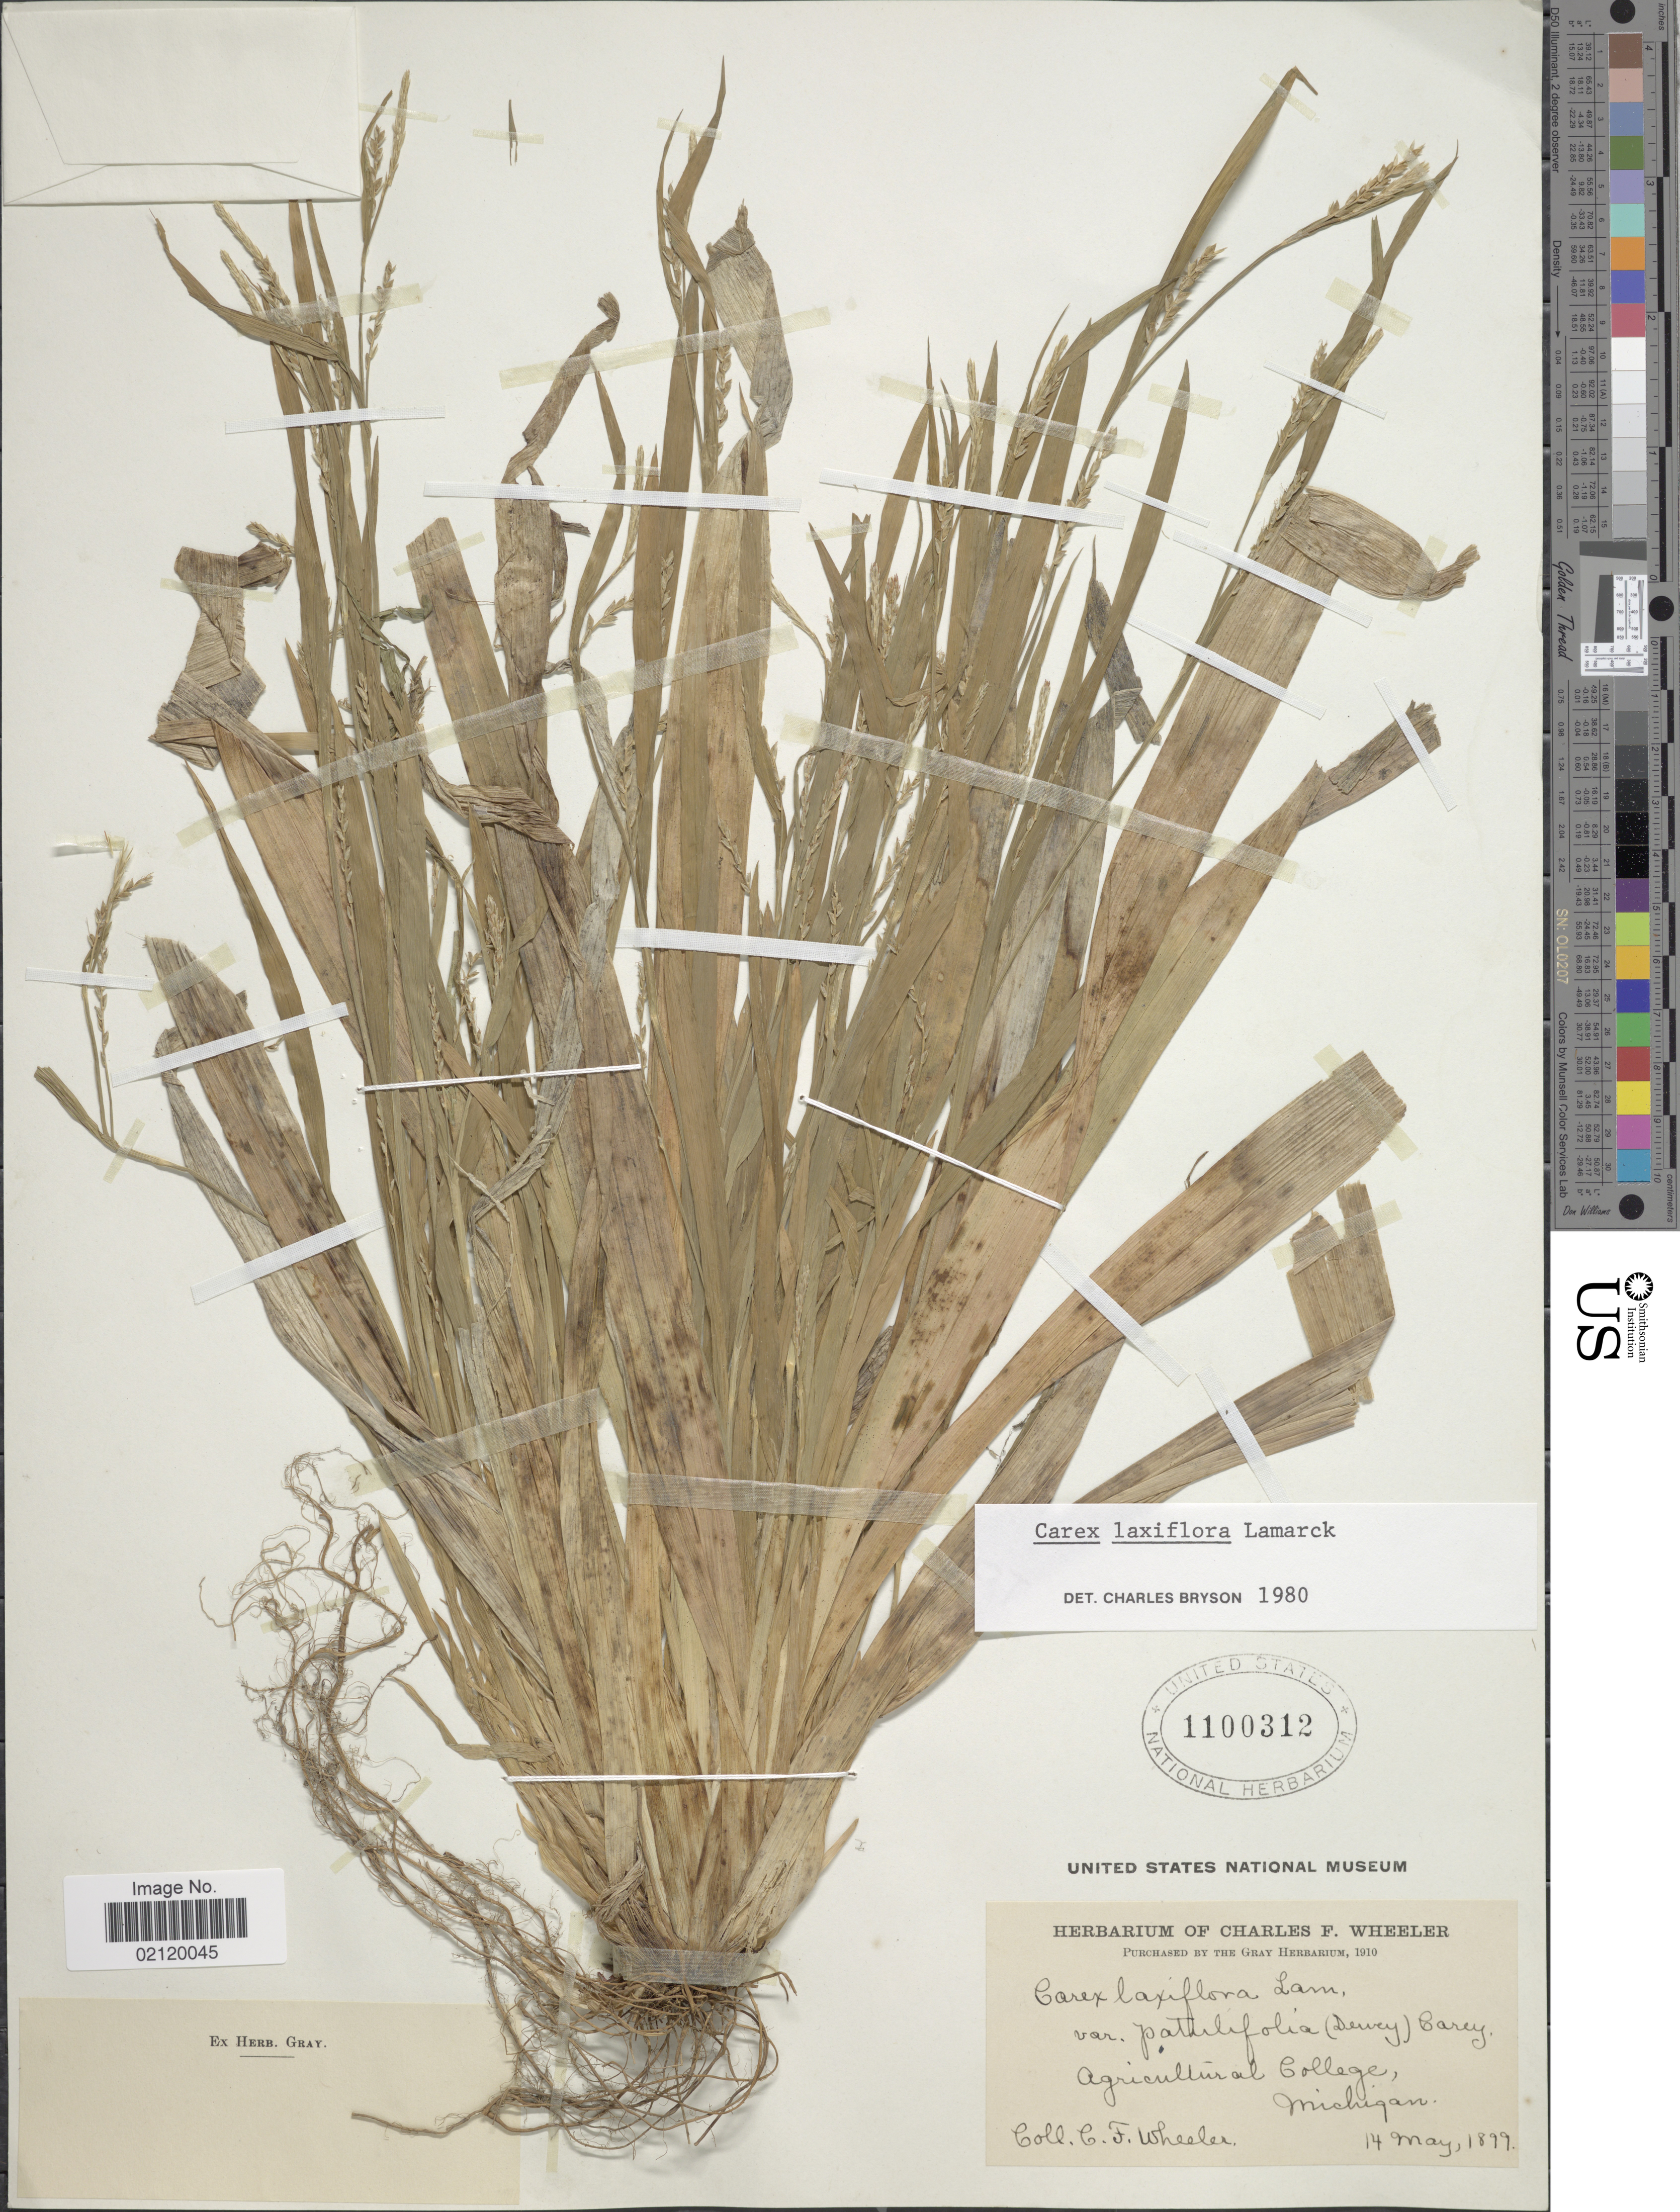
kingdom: Plantae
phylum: Tracheophyta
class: Liliopsida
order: Poales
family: Cyperaceae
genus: Carex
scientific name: Carex laxiflora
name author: Lam.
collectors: C. Wheeler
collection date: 1899-05-14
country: United States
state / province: Michigan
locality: Agricultural College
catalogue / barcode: US 1100312